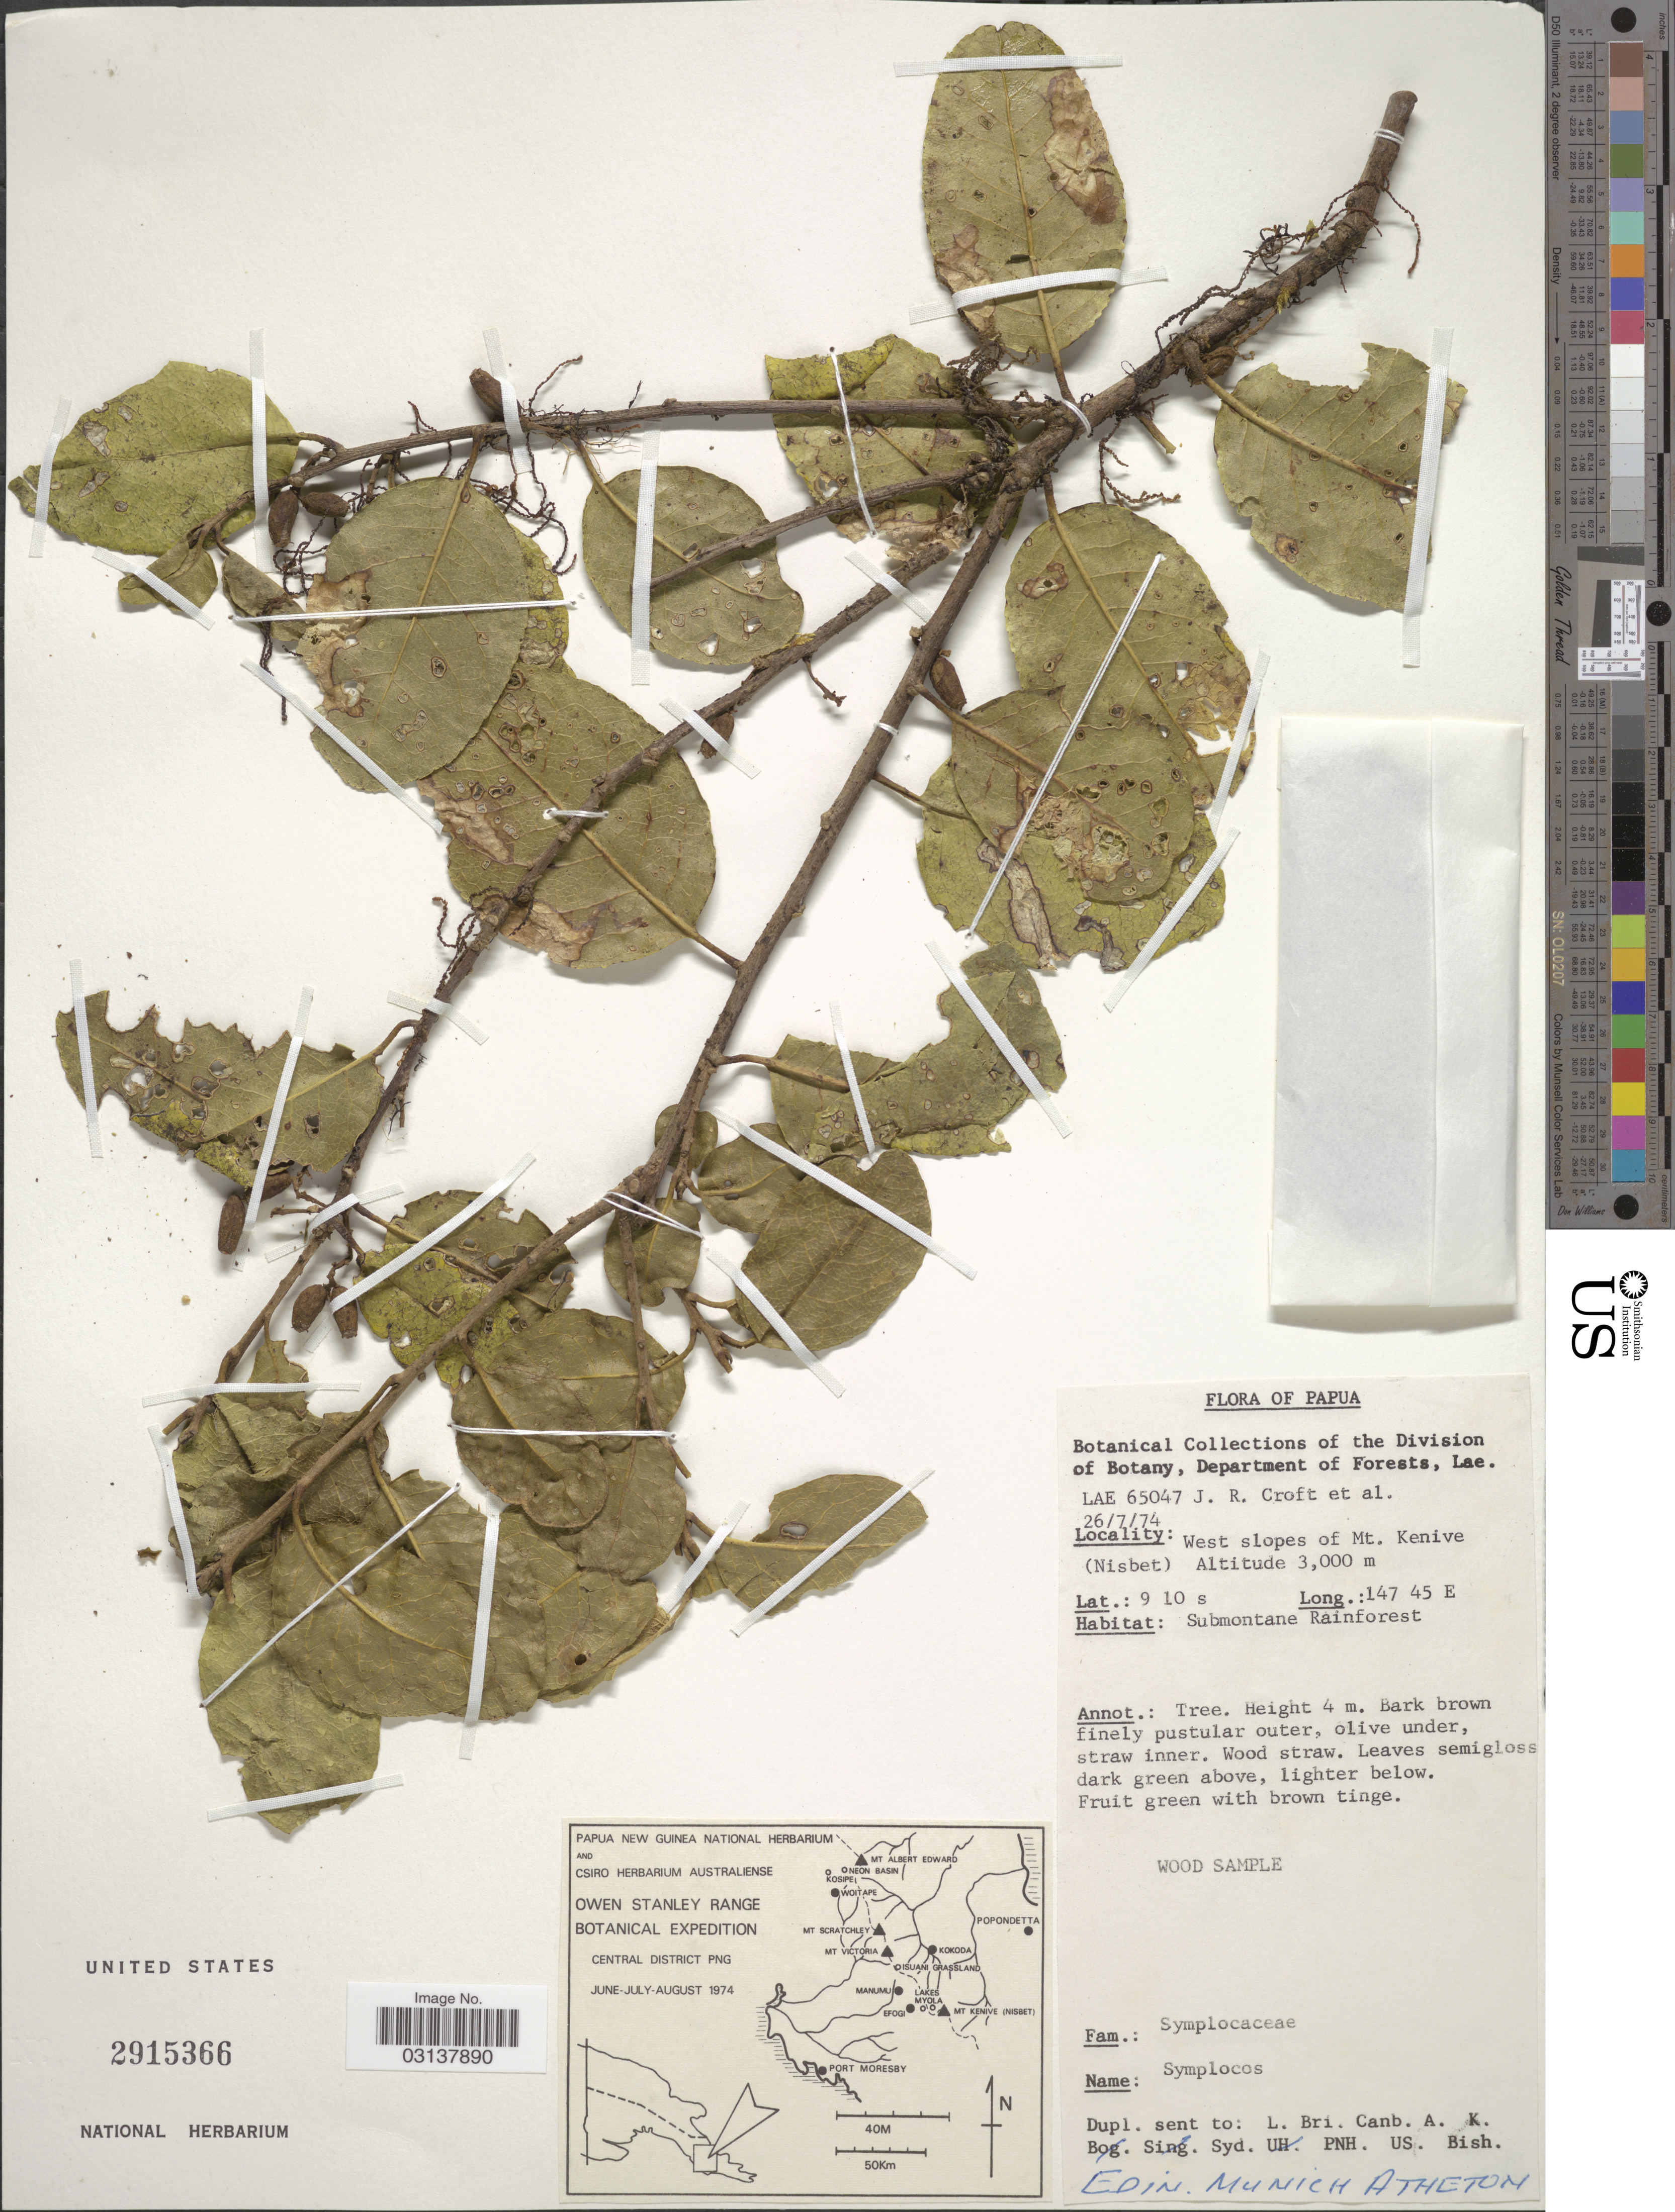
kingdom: Plantae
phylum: Tracheophyta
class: Magnoliopsida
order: Ericales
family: Symplocaceae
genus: Symplocos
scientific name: Symplocos sp.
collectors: J. R. Croft & et al.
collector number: LAE65047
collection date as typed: Transcribed d/m/y: 26/7/74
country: Papua New Guinea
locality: Papua. West slopes of Mt. Kenive (Nisbet).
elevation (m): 3000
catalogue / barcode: US 2915366